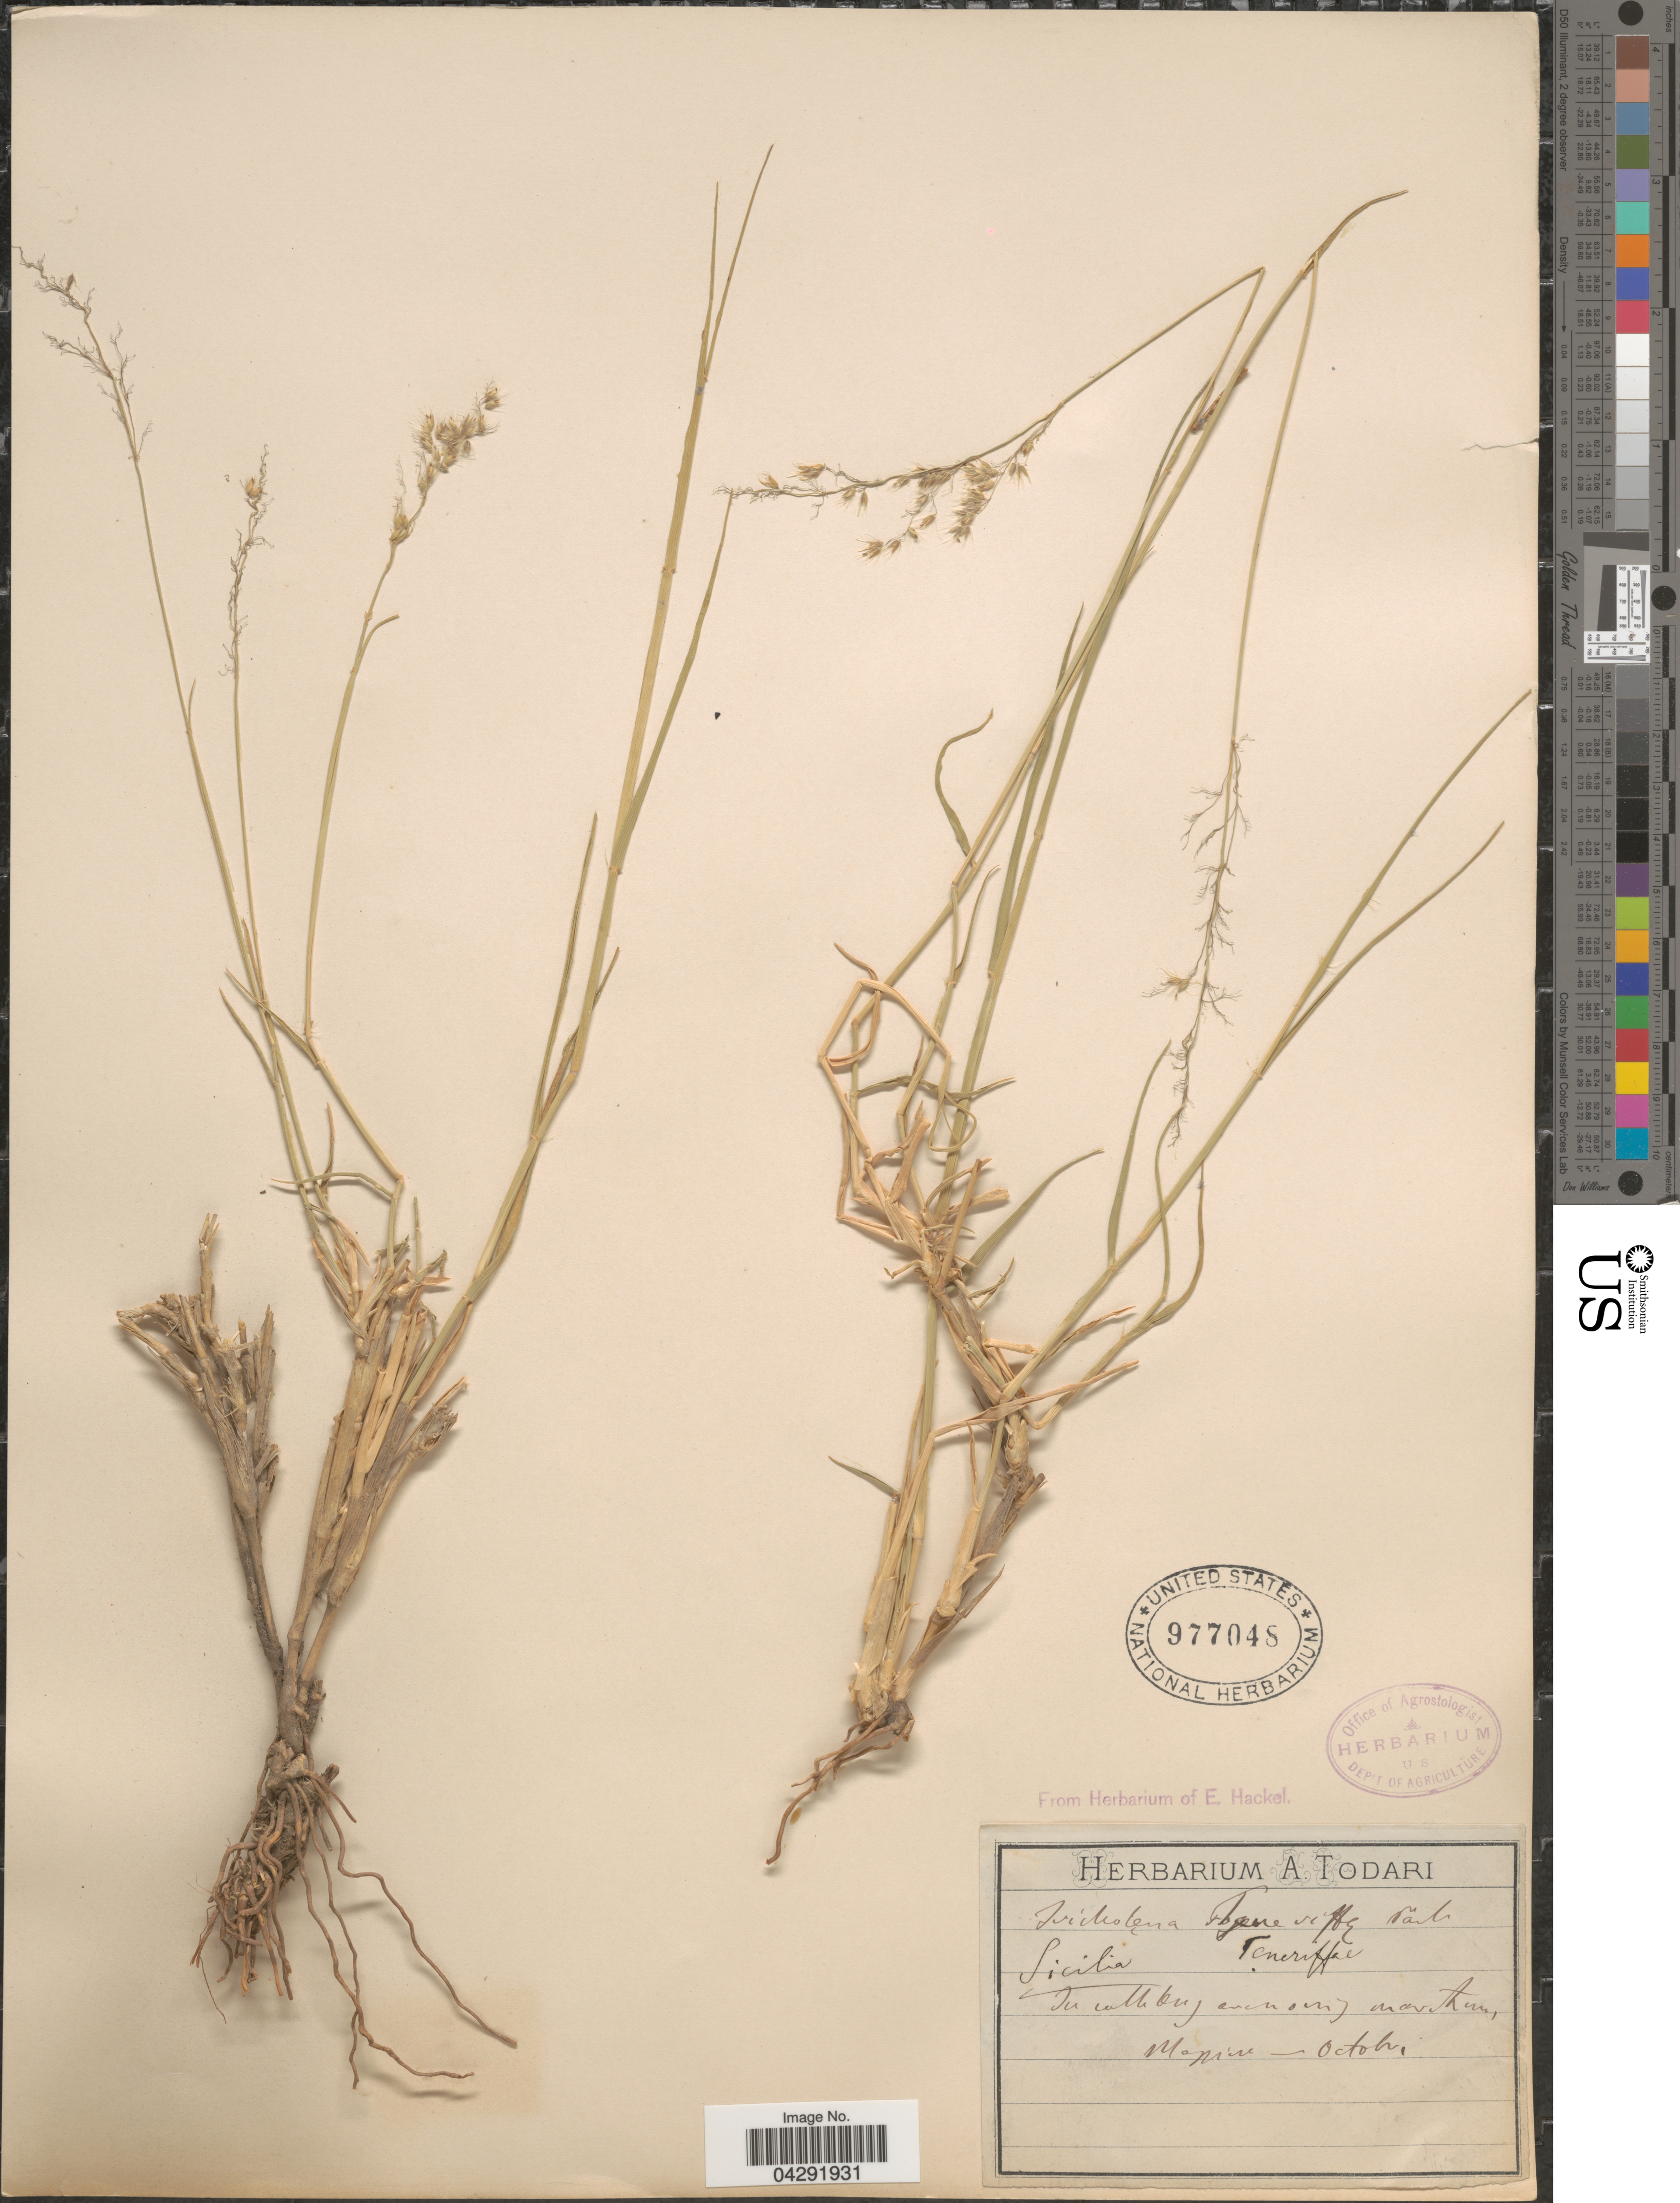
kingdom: Plantae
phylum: Tracheophyta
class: Liliopsida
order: Poales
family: Poaceae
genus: Tricholaena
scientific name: Tricholaena teneriffae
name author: (L.) Link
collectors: Ex herb. A. Todari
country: Italy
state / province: Siciliana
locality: Sicilia. In collibus [illegible text]. Mapiere[interpreted].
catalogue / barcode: US 977048